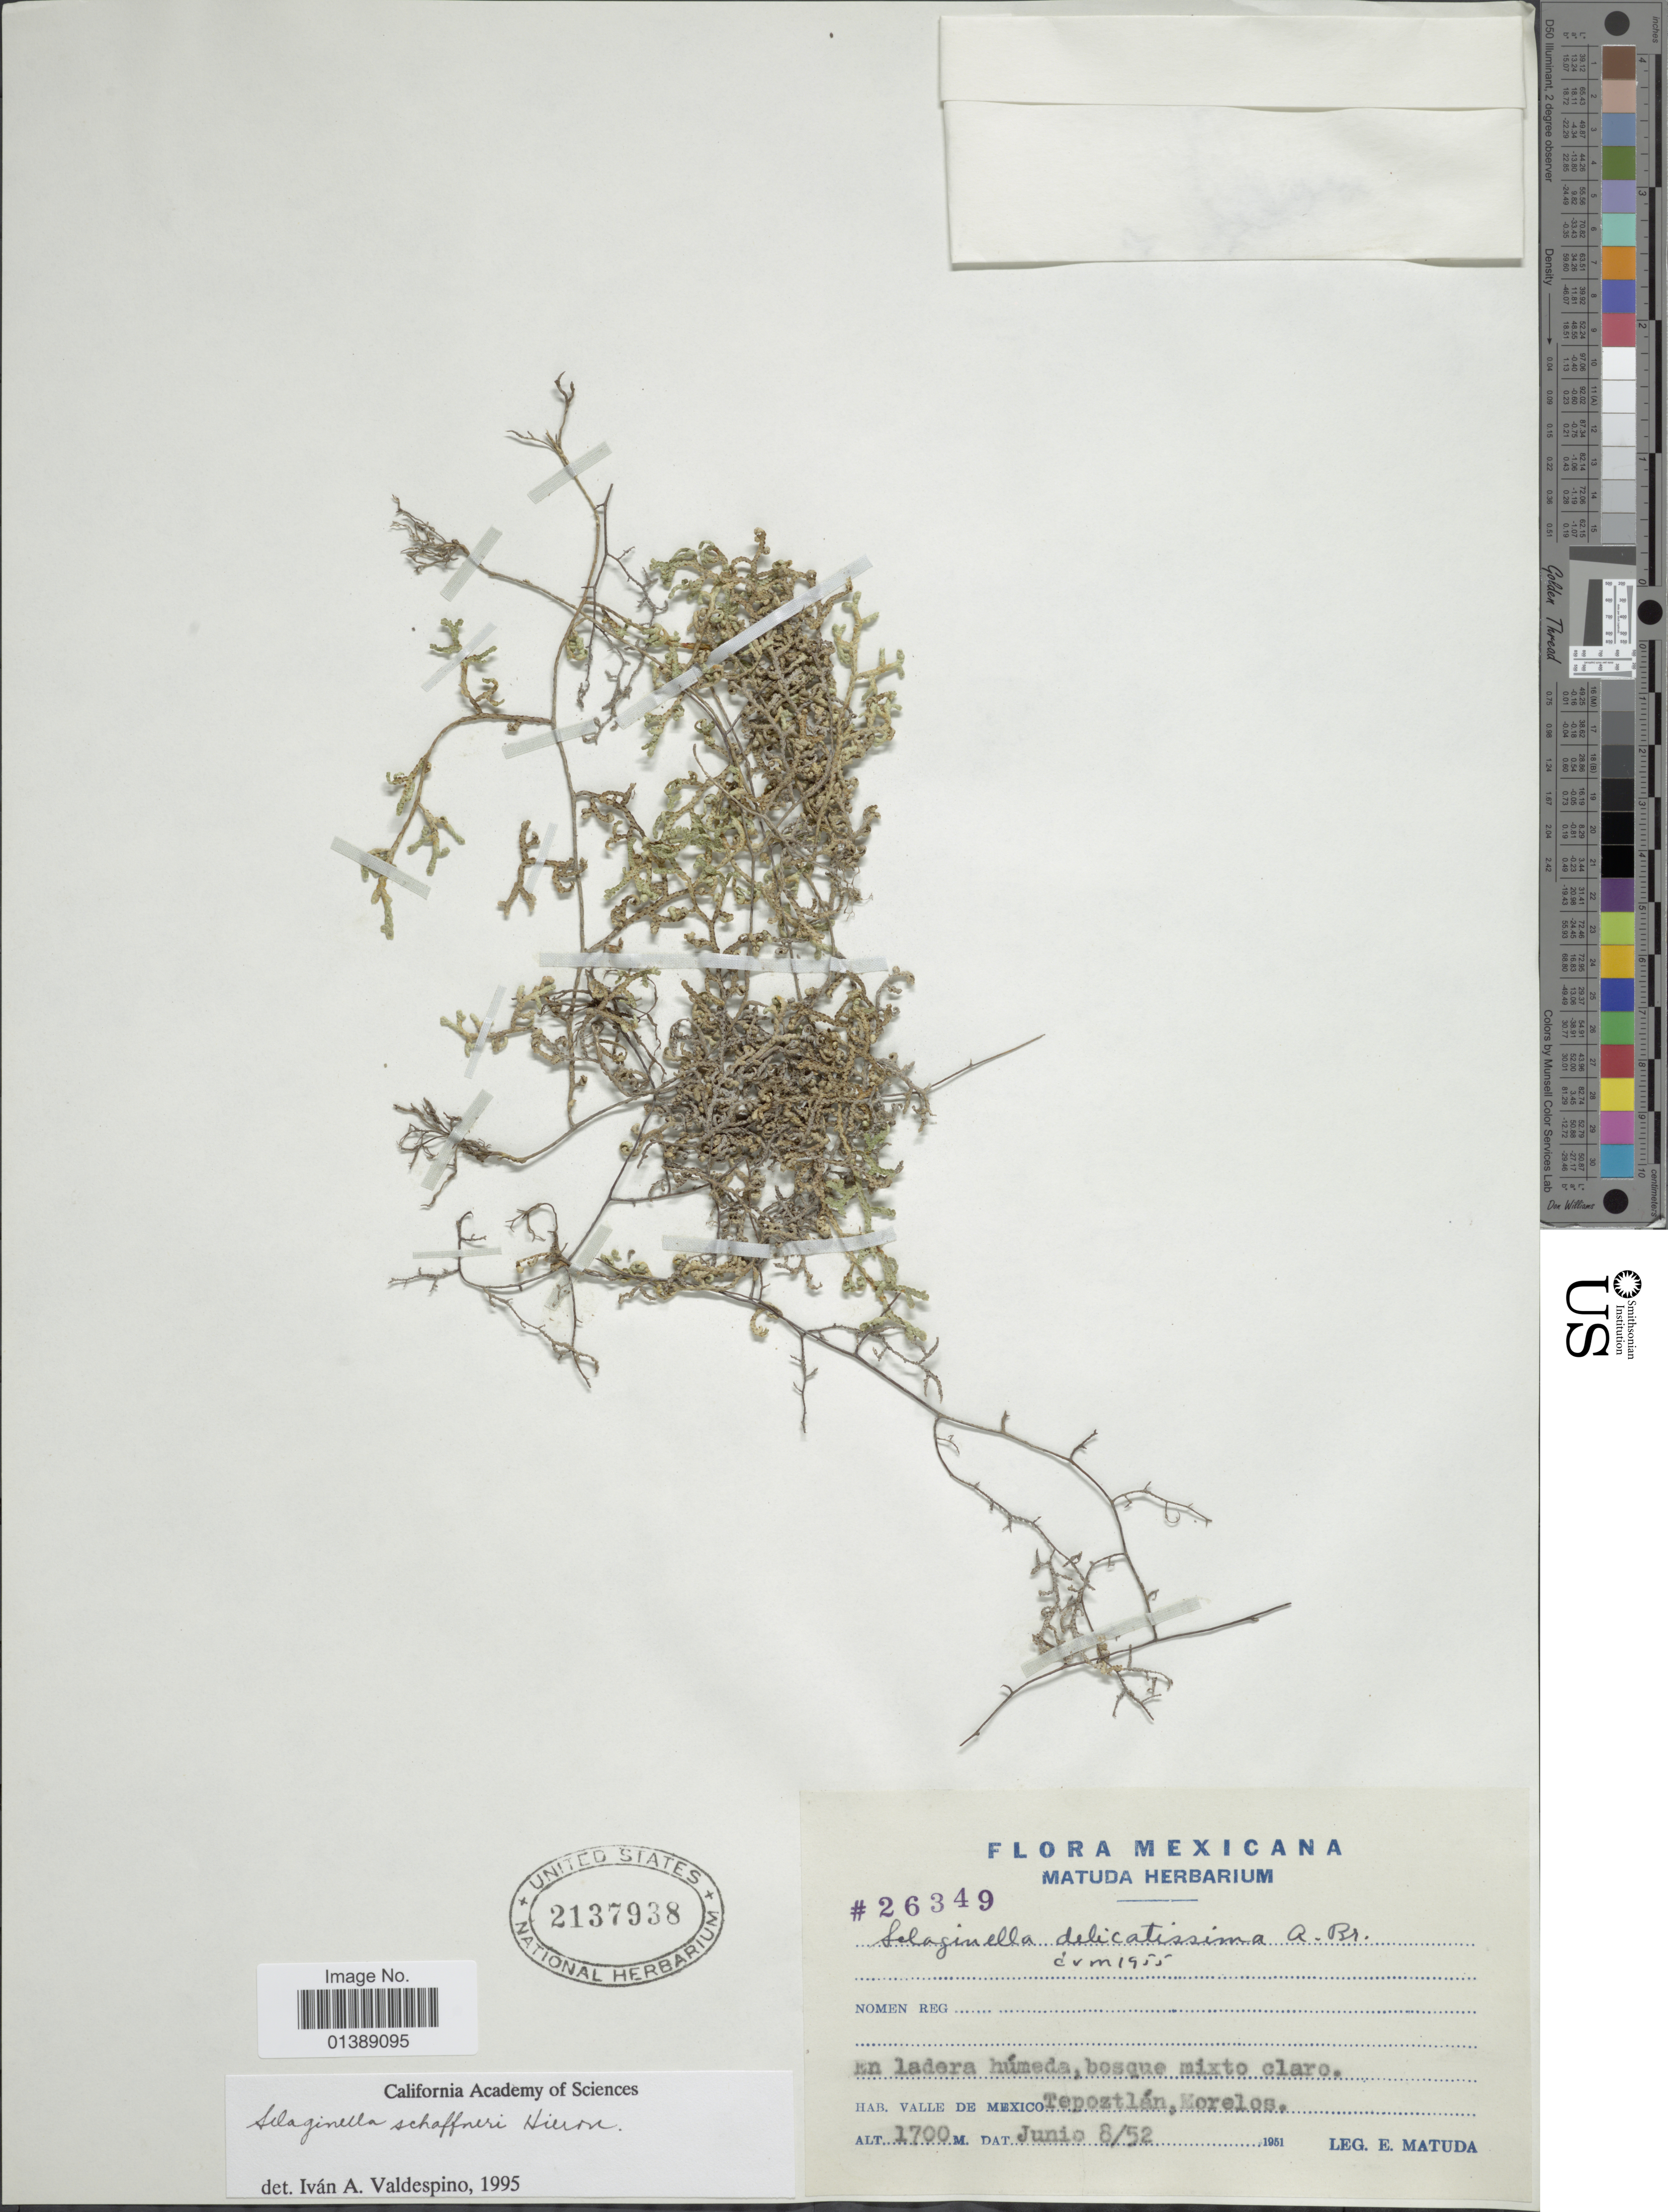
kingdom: Plantae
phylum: Tracheophyta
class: Lycopodiopsida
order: Selaginellales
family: Selaginellaceae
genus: Selaginella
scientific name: Selaginella schaffneri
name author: Hieron.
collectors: E. Matuda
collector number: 26349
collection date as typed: Transcribed d/m/y: 8/6/52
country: Mexico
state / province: Morelos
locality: Tepoztlán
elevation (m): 1700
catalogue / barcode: US 2137938